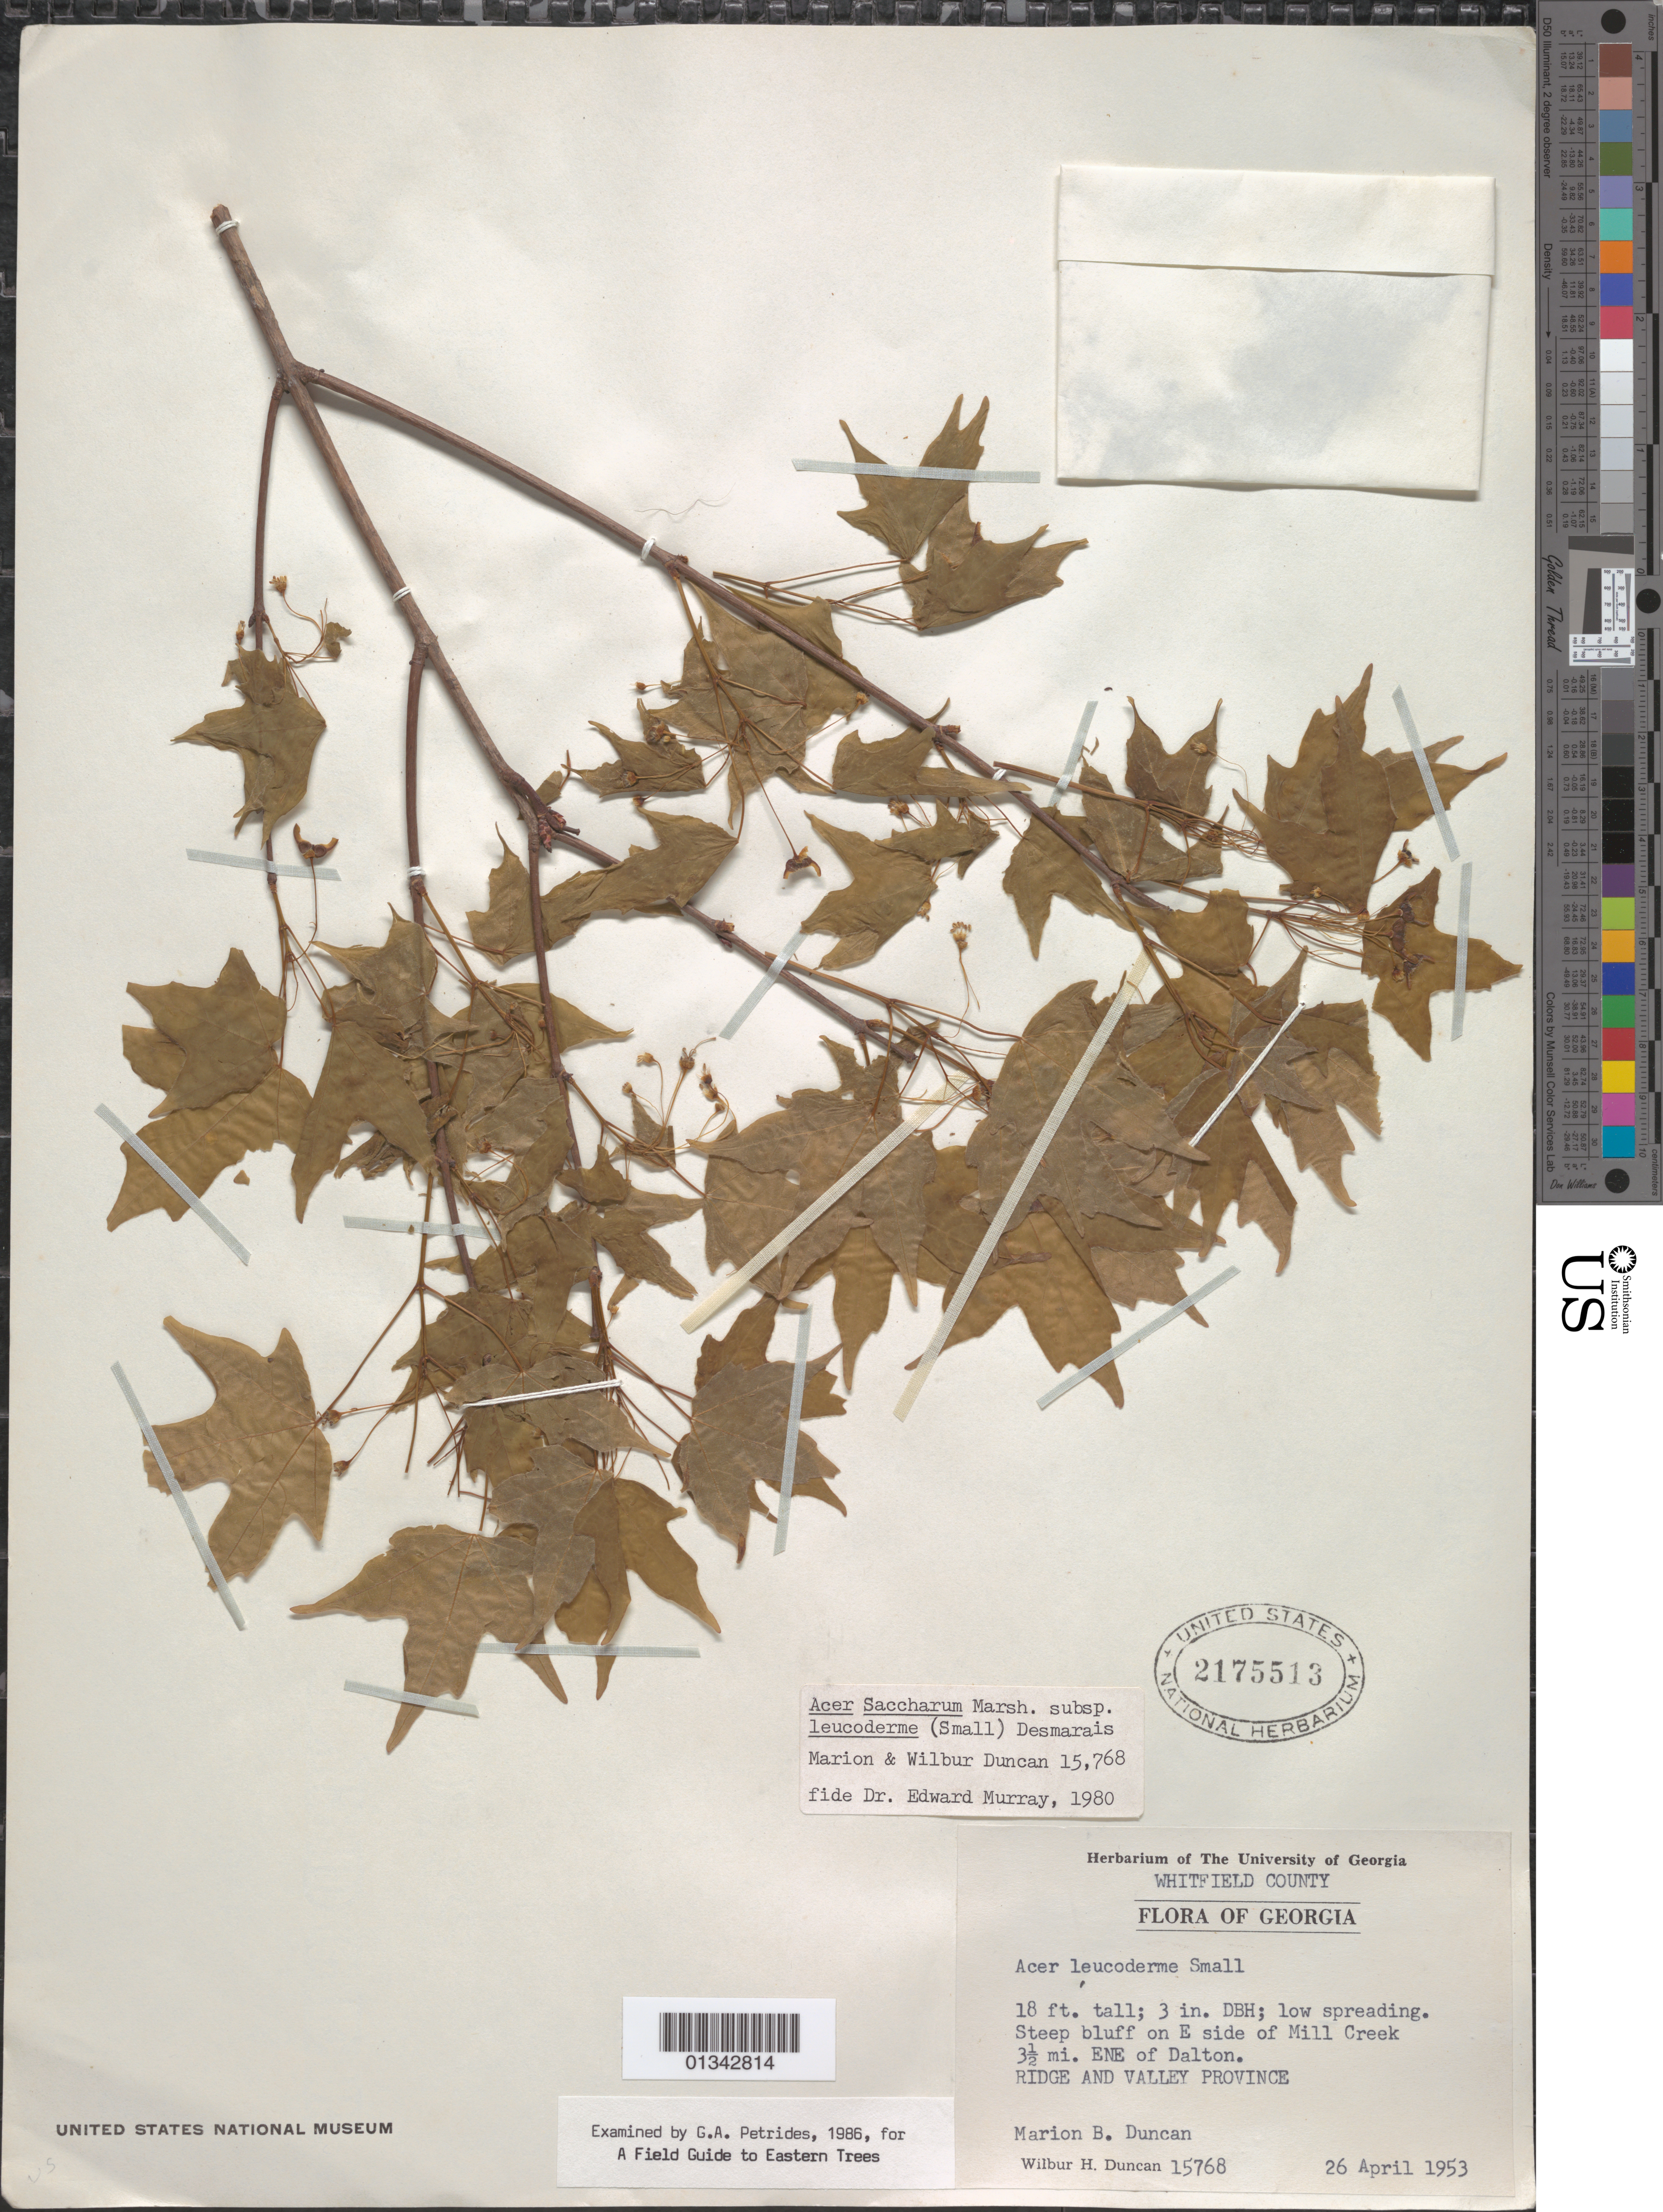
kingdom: Plantae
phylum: Tracheophyta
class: Magnoliopsida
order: Sapindales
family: Sapindaceae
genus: Acer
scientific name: Acer saccharum subsp. leucoderme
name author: (Small) Desmarais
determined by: Murray, Edward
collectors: W. H. Duncan & M. Duncan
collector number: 15768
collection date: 1953-04-26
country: United States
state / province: Georgia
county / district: Whitfield County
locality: Whitfield County, E side of Mill Creek, 3.6 mi. ENE of Dalton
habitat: Steep bluff. Ridge and valley province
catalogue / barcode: US 2175513